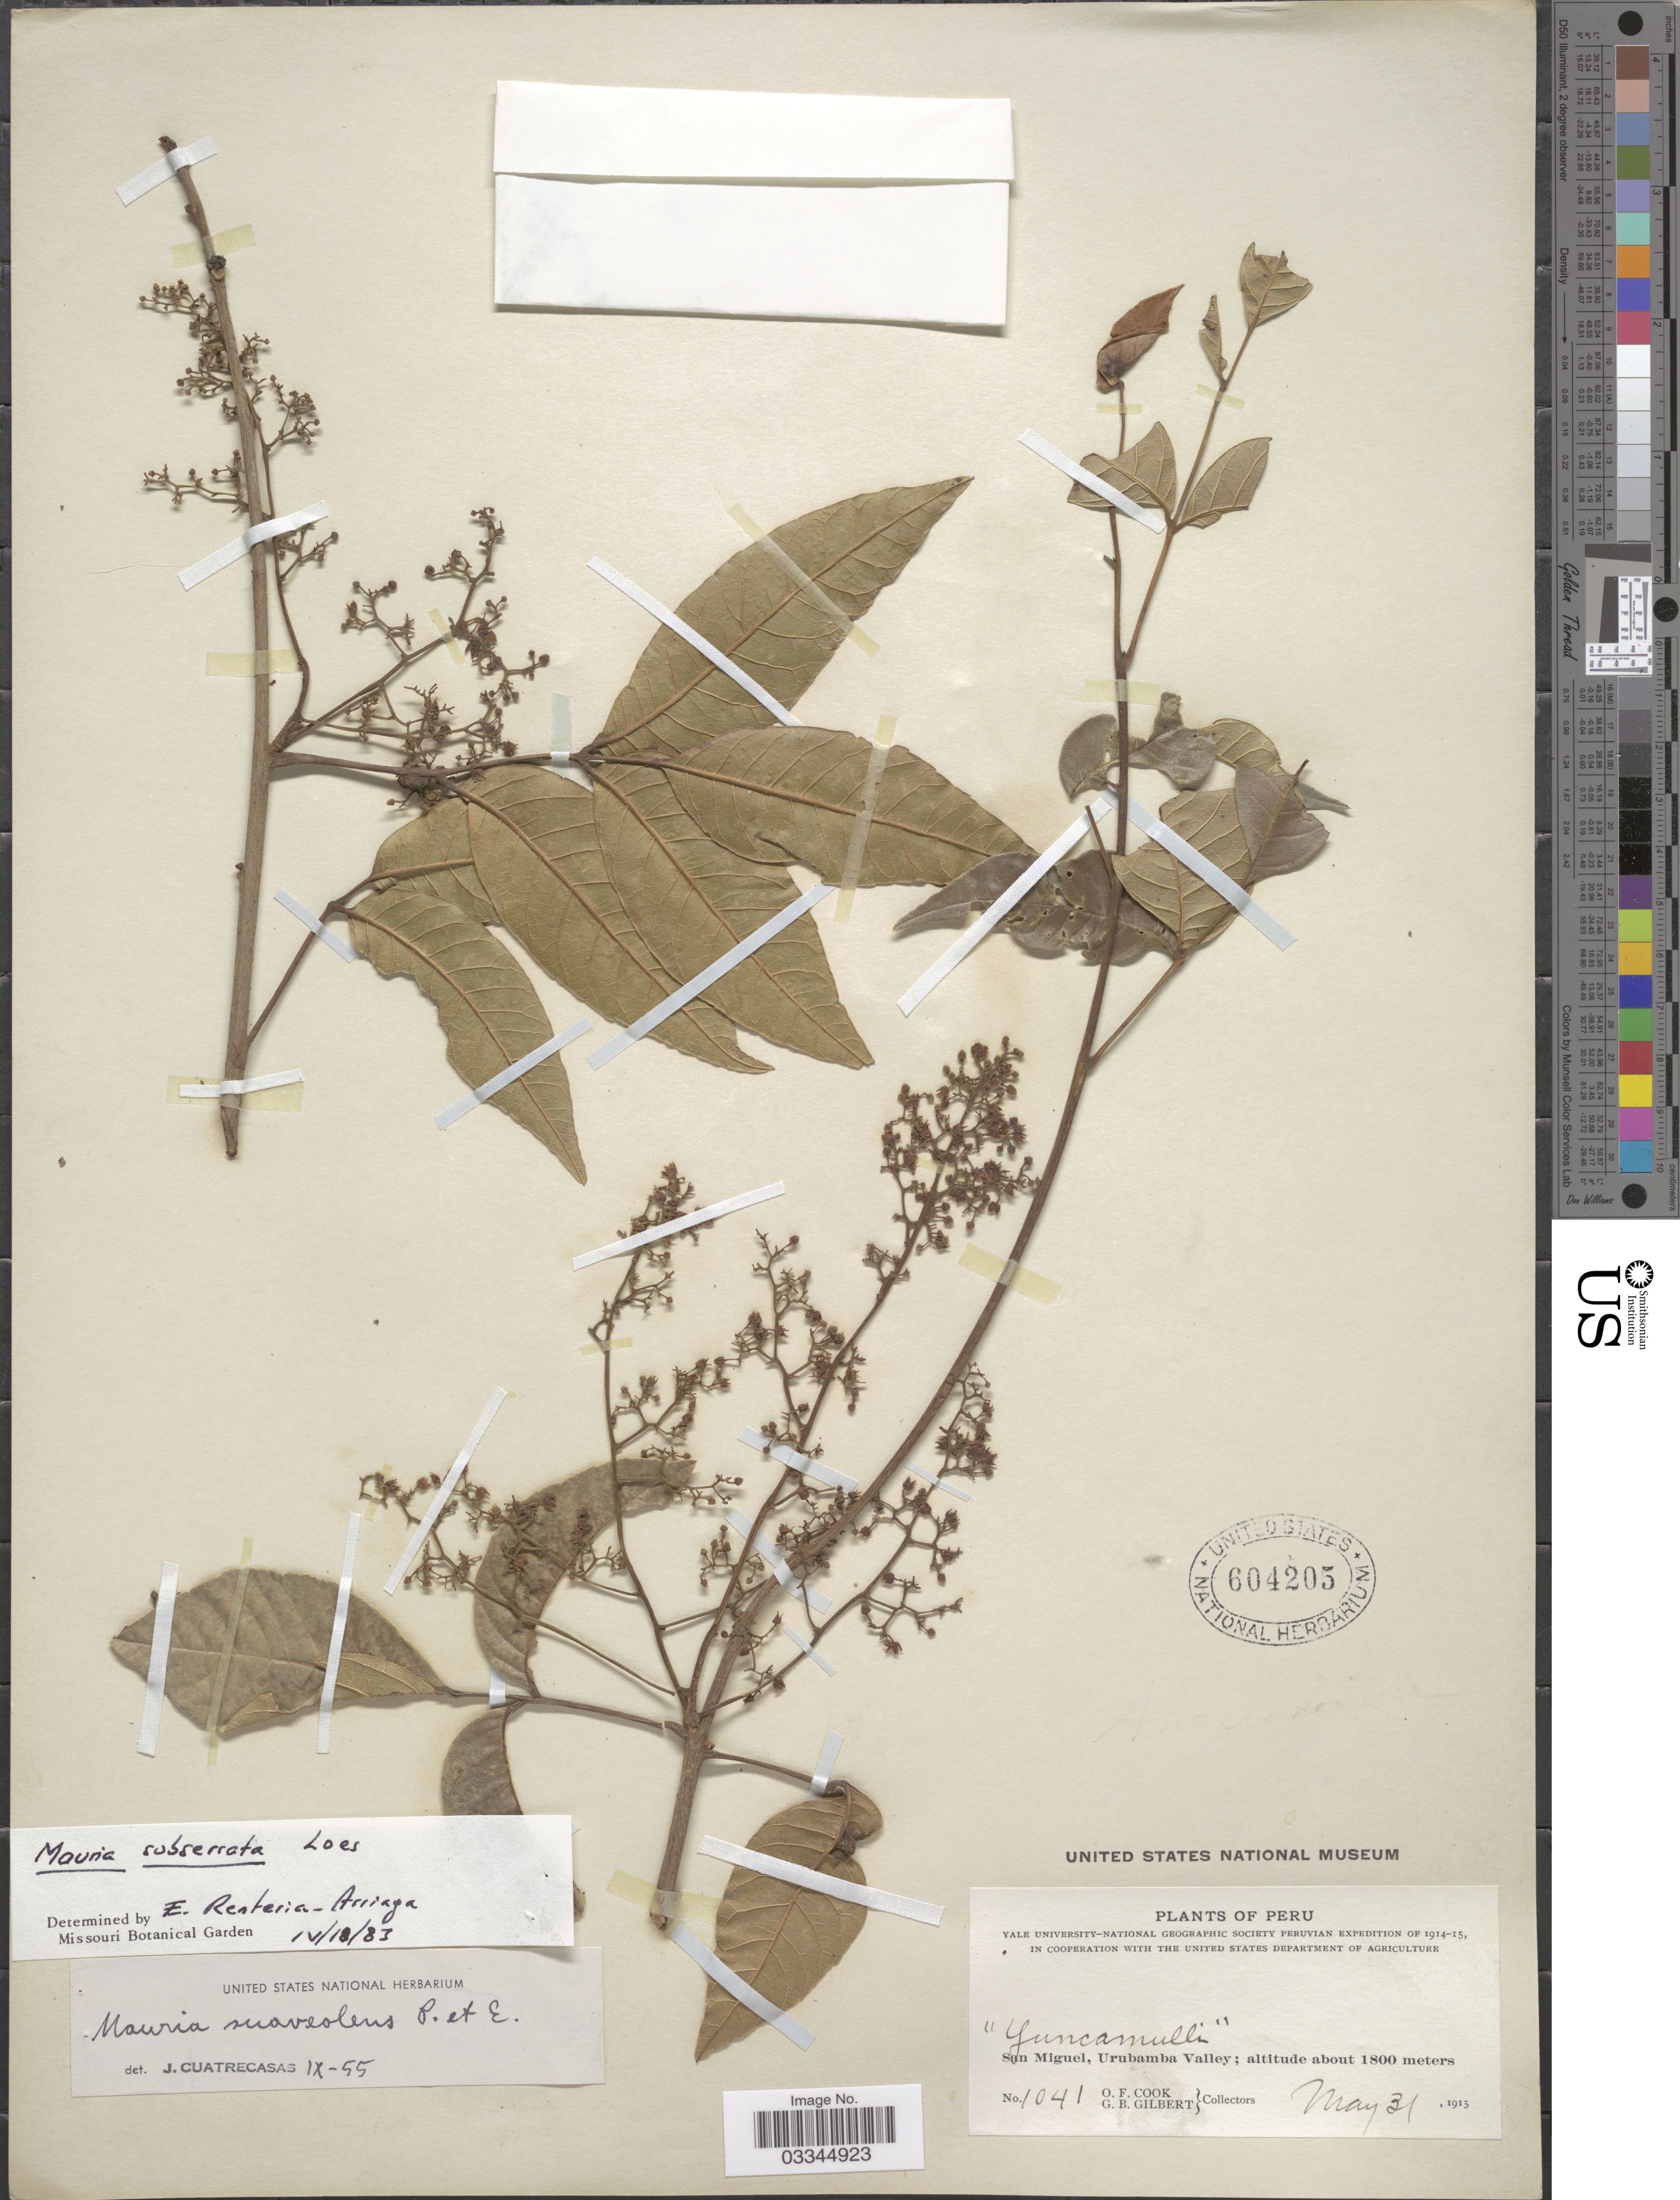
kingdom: Plantae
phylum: Tracheophyta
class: Magnoliopsida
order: Sapindales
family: Anacardiaceae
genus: Mauria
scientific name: Mauria subserrata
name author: Loes.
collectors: O. F. Cook & G. B. Gilbert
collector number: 1041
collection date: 1915-05-31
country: Peru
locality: San Miguel, Urubamba Valley.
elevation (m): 1800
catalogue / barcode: US 604205